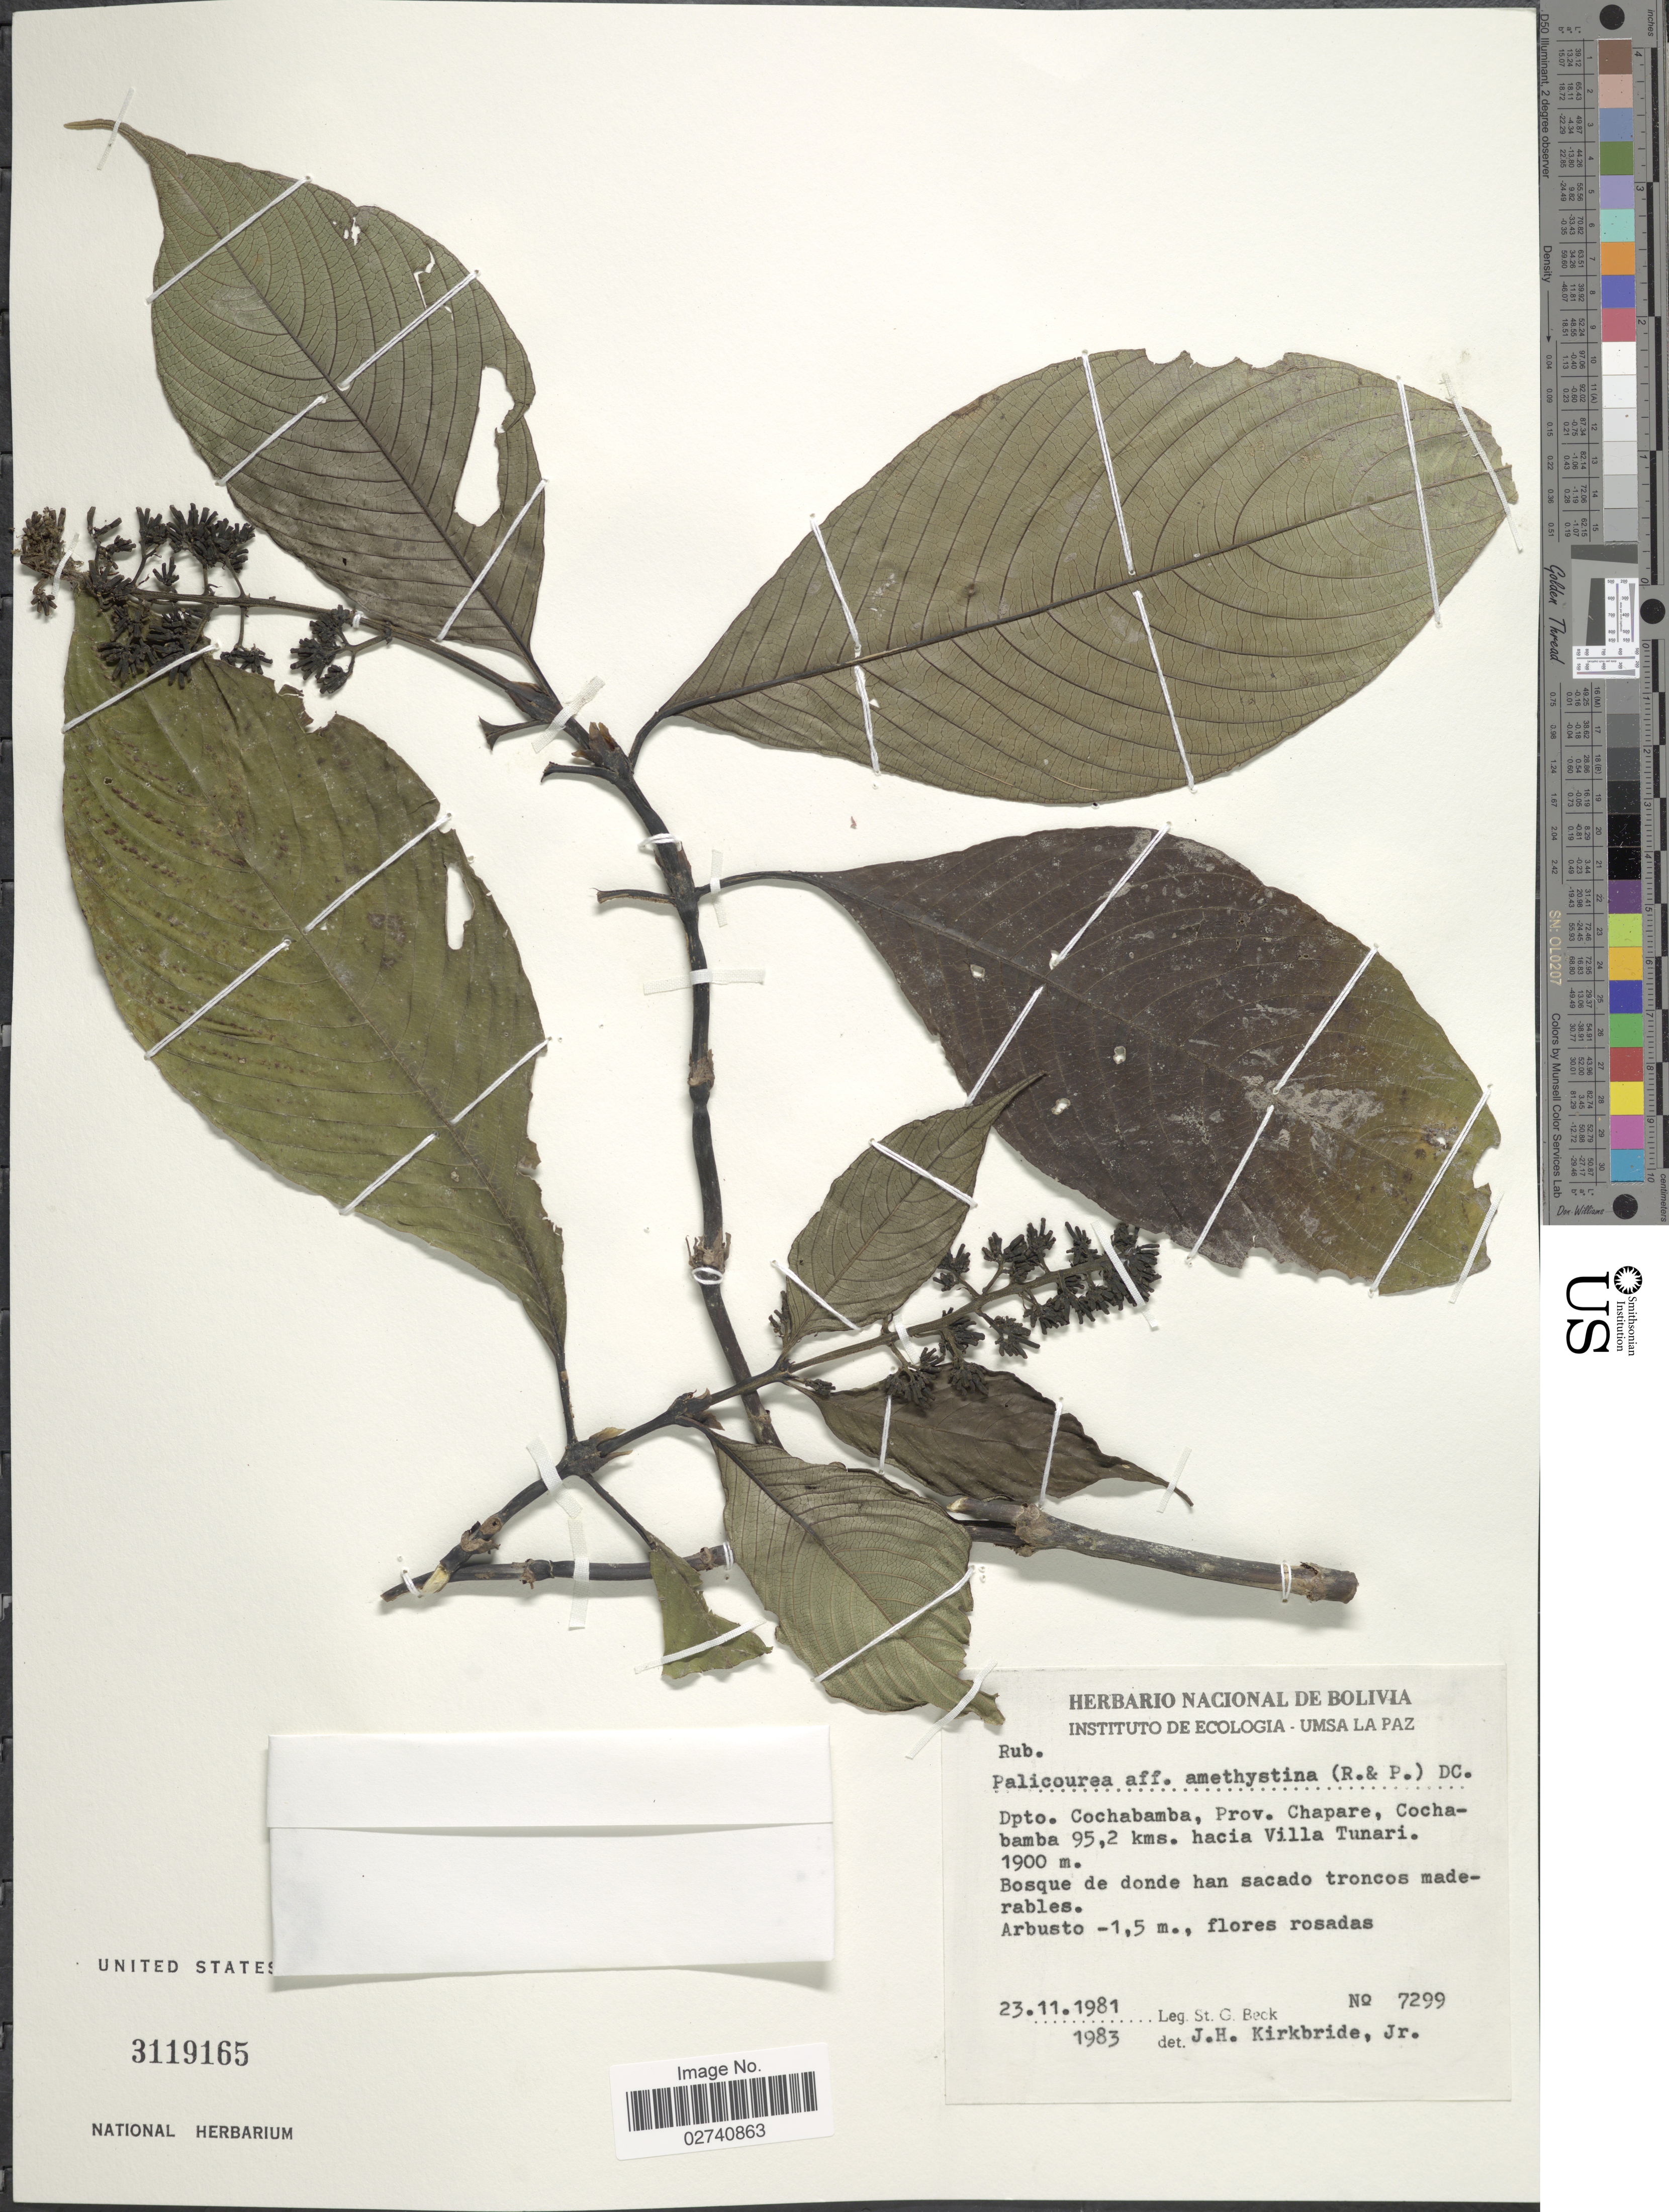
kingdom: Plantae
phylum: Tracheophyta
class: Magnoliopsida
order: Gentianales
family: Rubiaceae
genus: Palicourea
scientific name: Palicourea amethystina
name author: (Ruiz & Pav.) DC.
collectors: S. G. Beck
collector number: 7299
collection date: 1981-11-23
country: Bolivia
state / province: Cochabamba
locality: Prov. Chapare, Cochabamba 95.2 kms. hacia Villa Tunari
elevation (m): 1900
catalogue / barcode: US 3119165